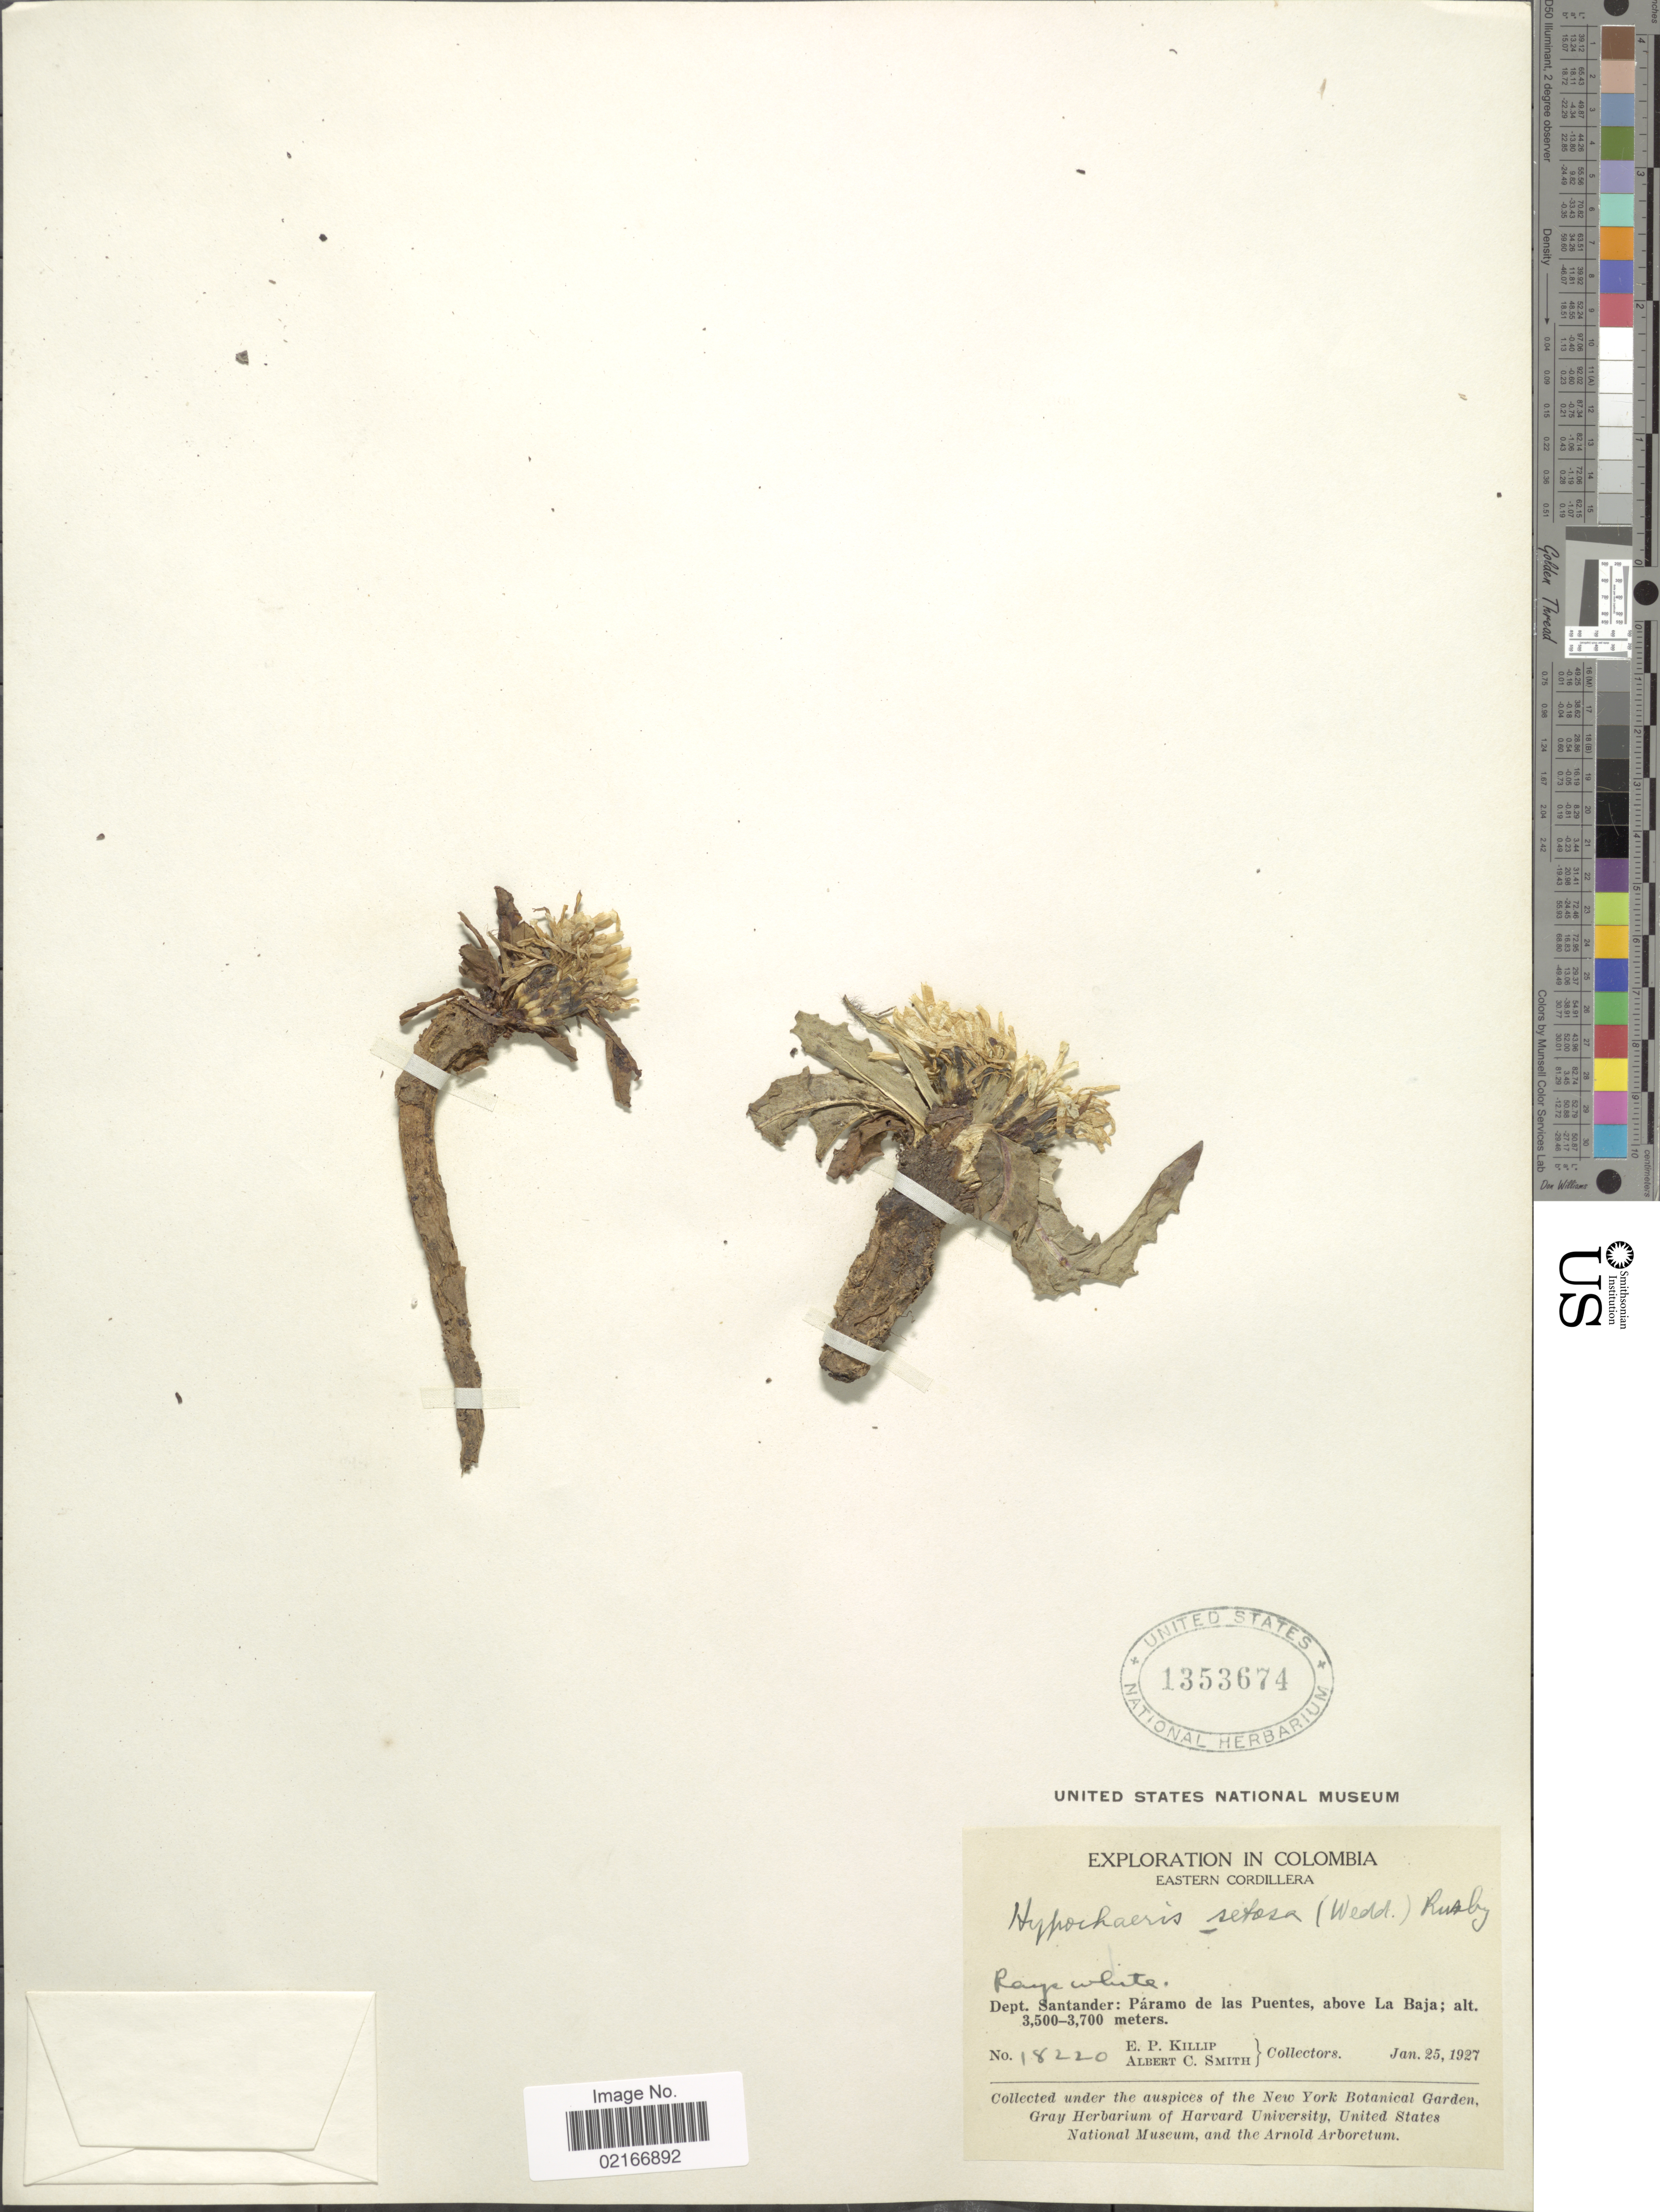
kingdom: Plantae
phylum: Tracheophyta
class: Magnoliopsida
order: Asterales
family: Asteraceae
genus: Hypochaeris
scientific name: Hypochaeris setosa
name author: Formánek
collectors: E. P. Killip & A. C. Smith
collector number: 18220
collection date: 1927-01-25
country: Colombia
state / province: Santander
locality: Eastern Cordillera. Páramo de las Puentes, above La Baja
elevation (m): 3500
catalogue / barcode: US 1353674